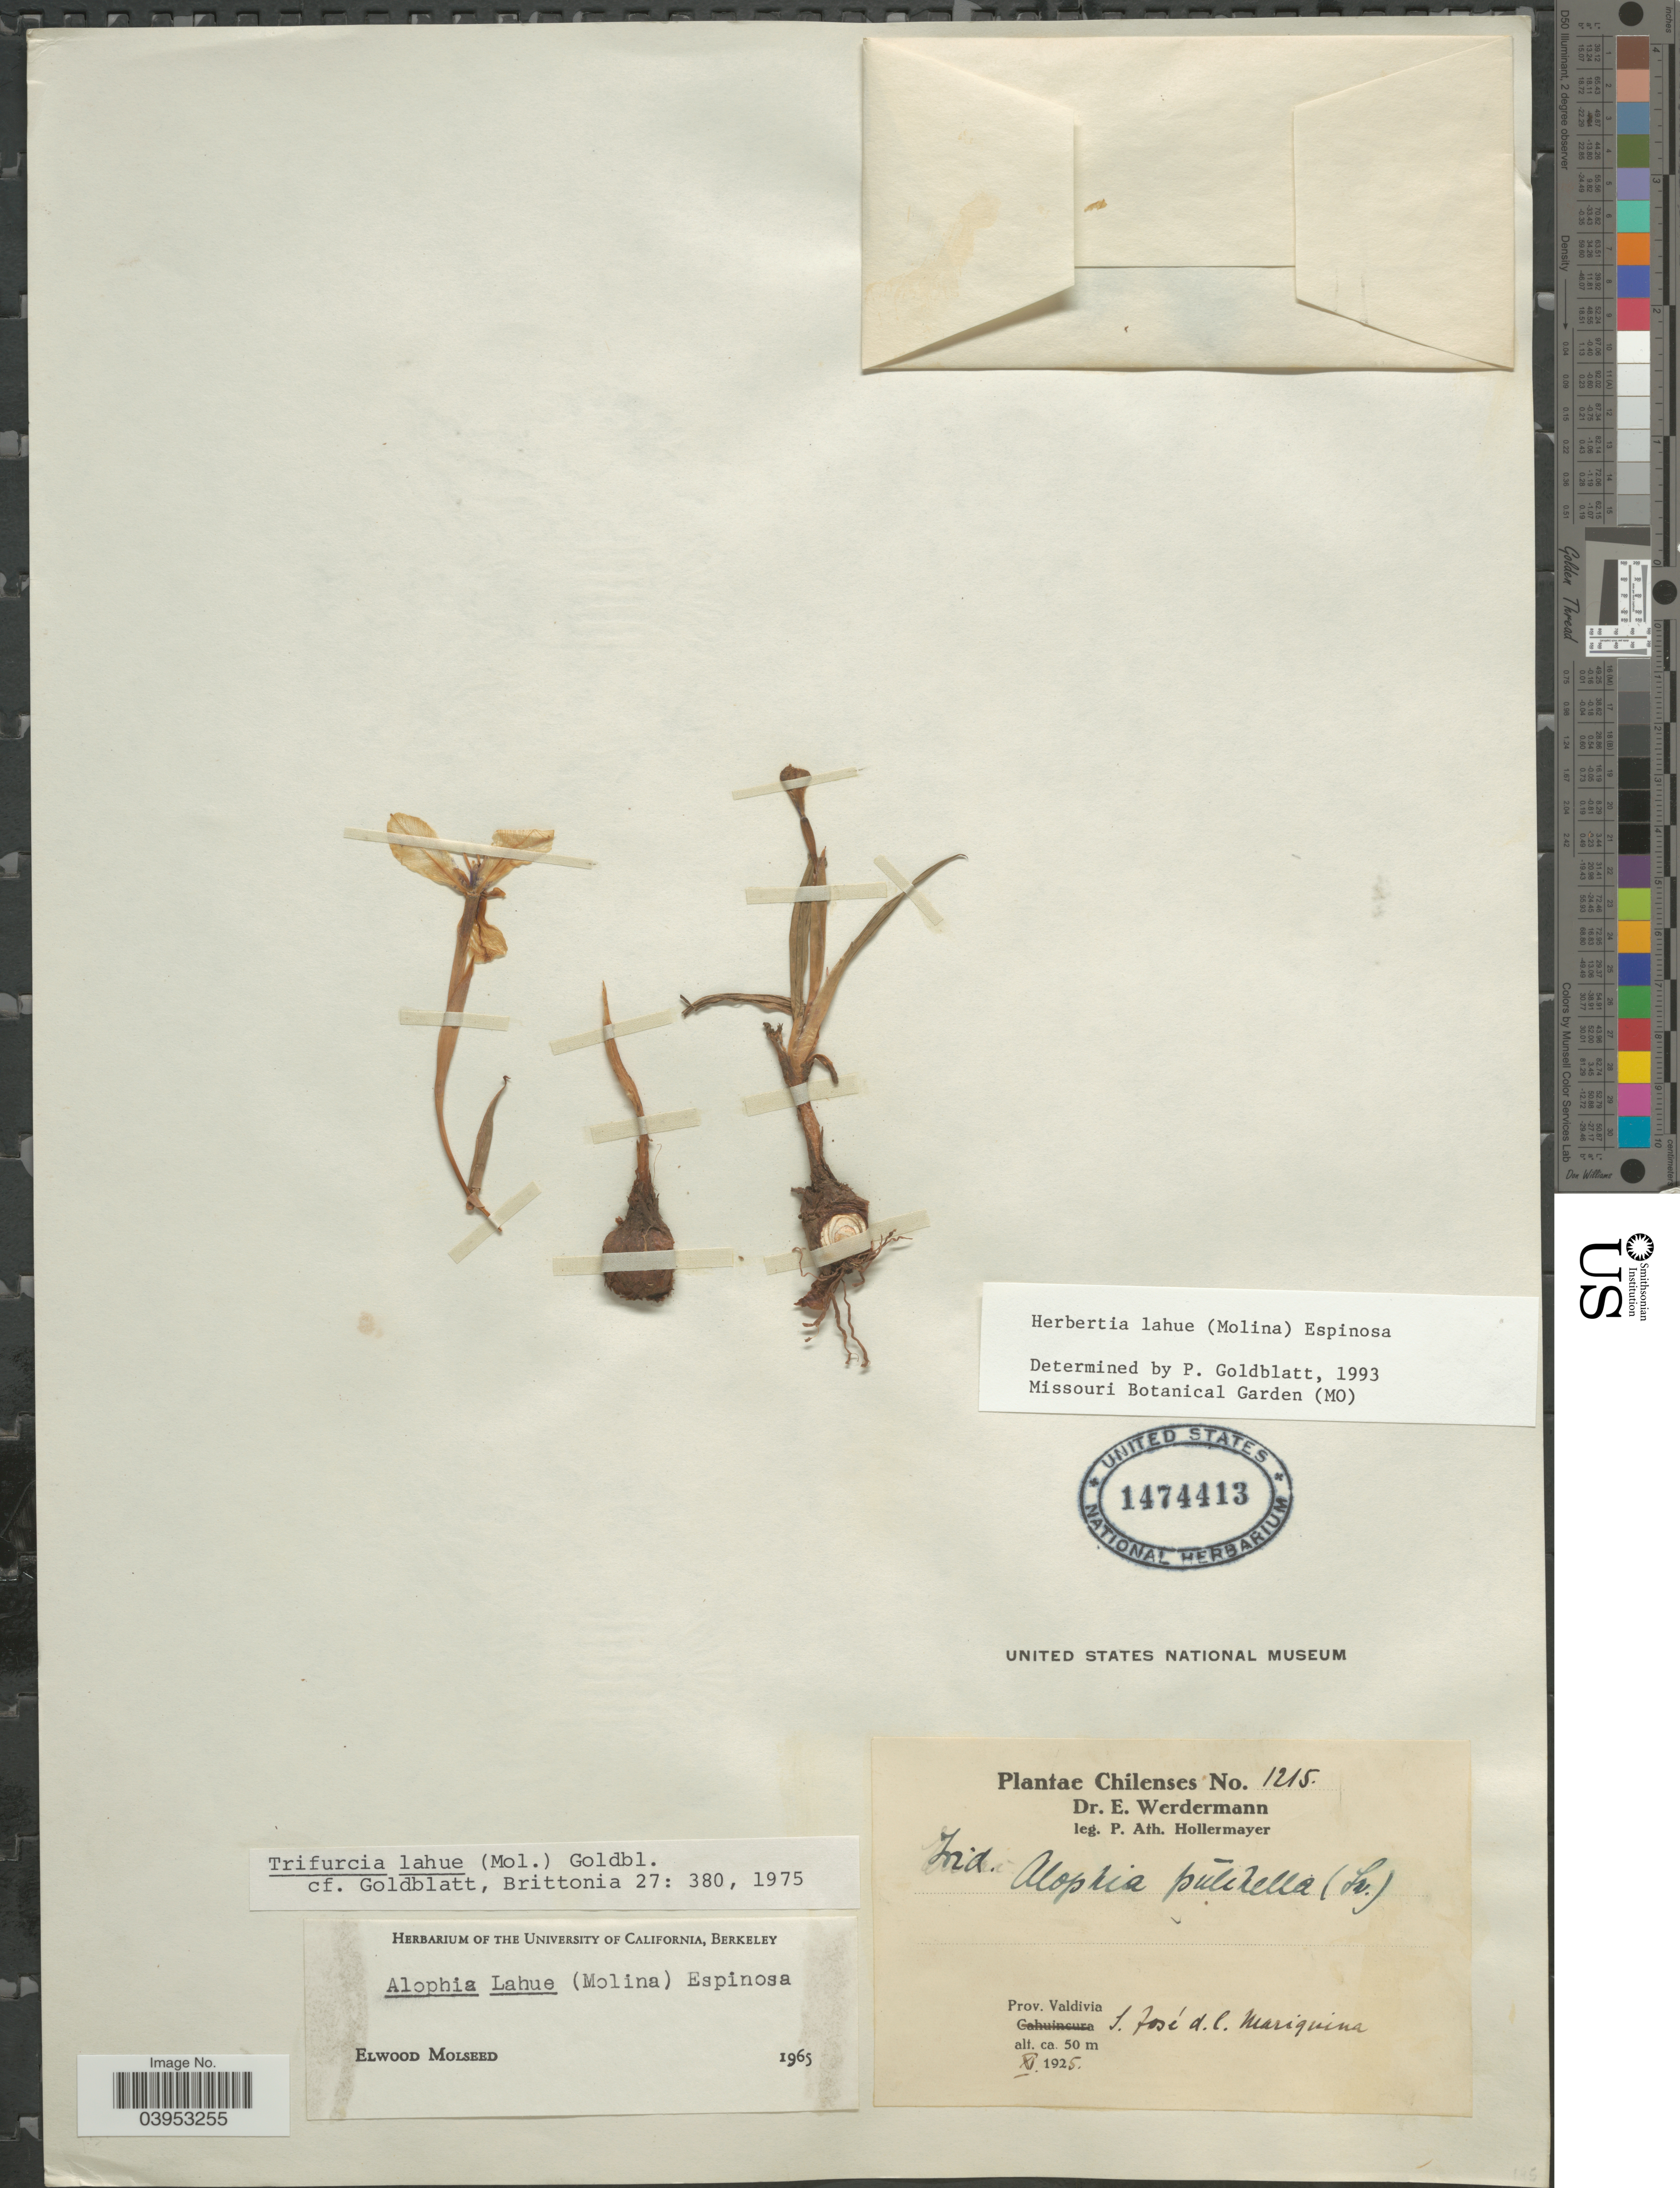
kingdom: Plantae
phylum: Tracheophyta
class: Liliopsida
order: Asparagales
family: Iridaceae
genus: Herbertia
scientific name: Herbertia lahue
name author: (Molina) Goldblatt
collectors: P. Hollermayer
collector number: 1215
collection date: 1925-11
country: Chile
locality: Prov. Valdivia. S. José d.l. Mariquina.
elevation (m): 50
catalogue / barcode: US 1474413